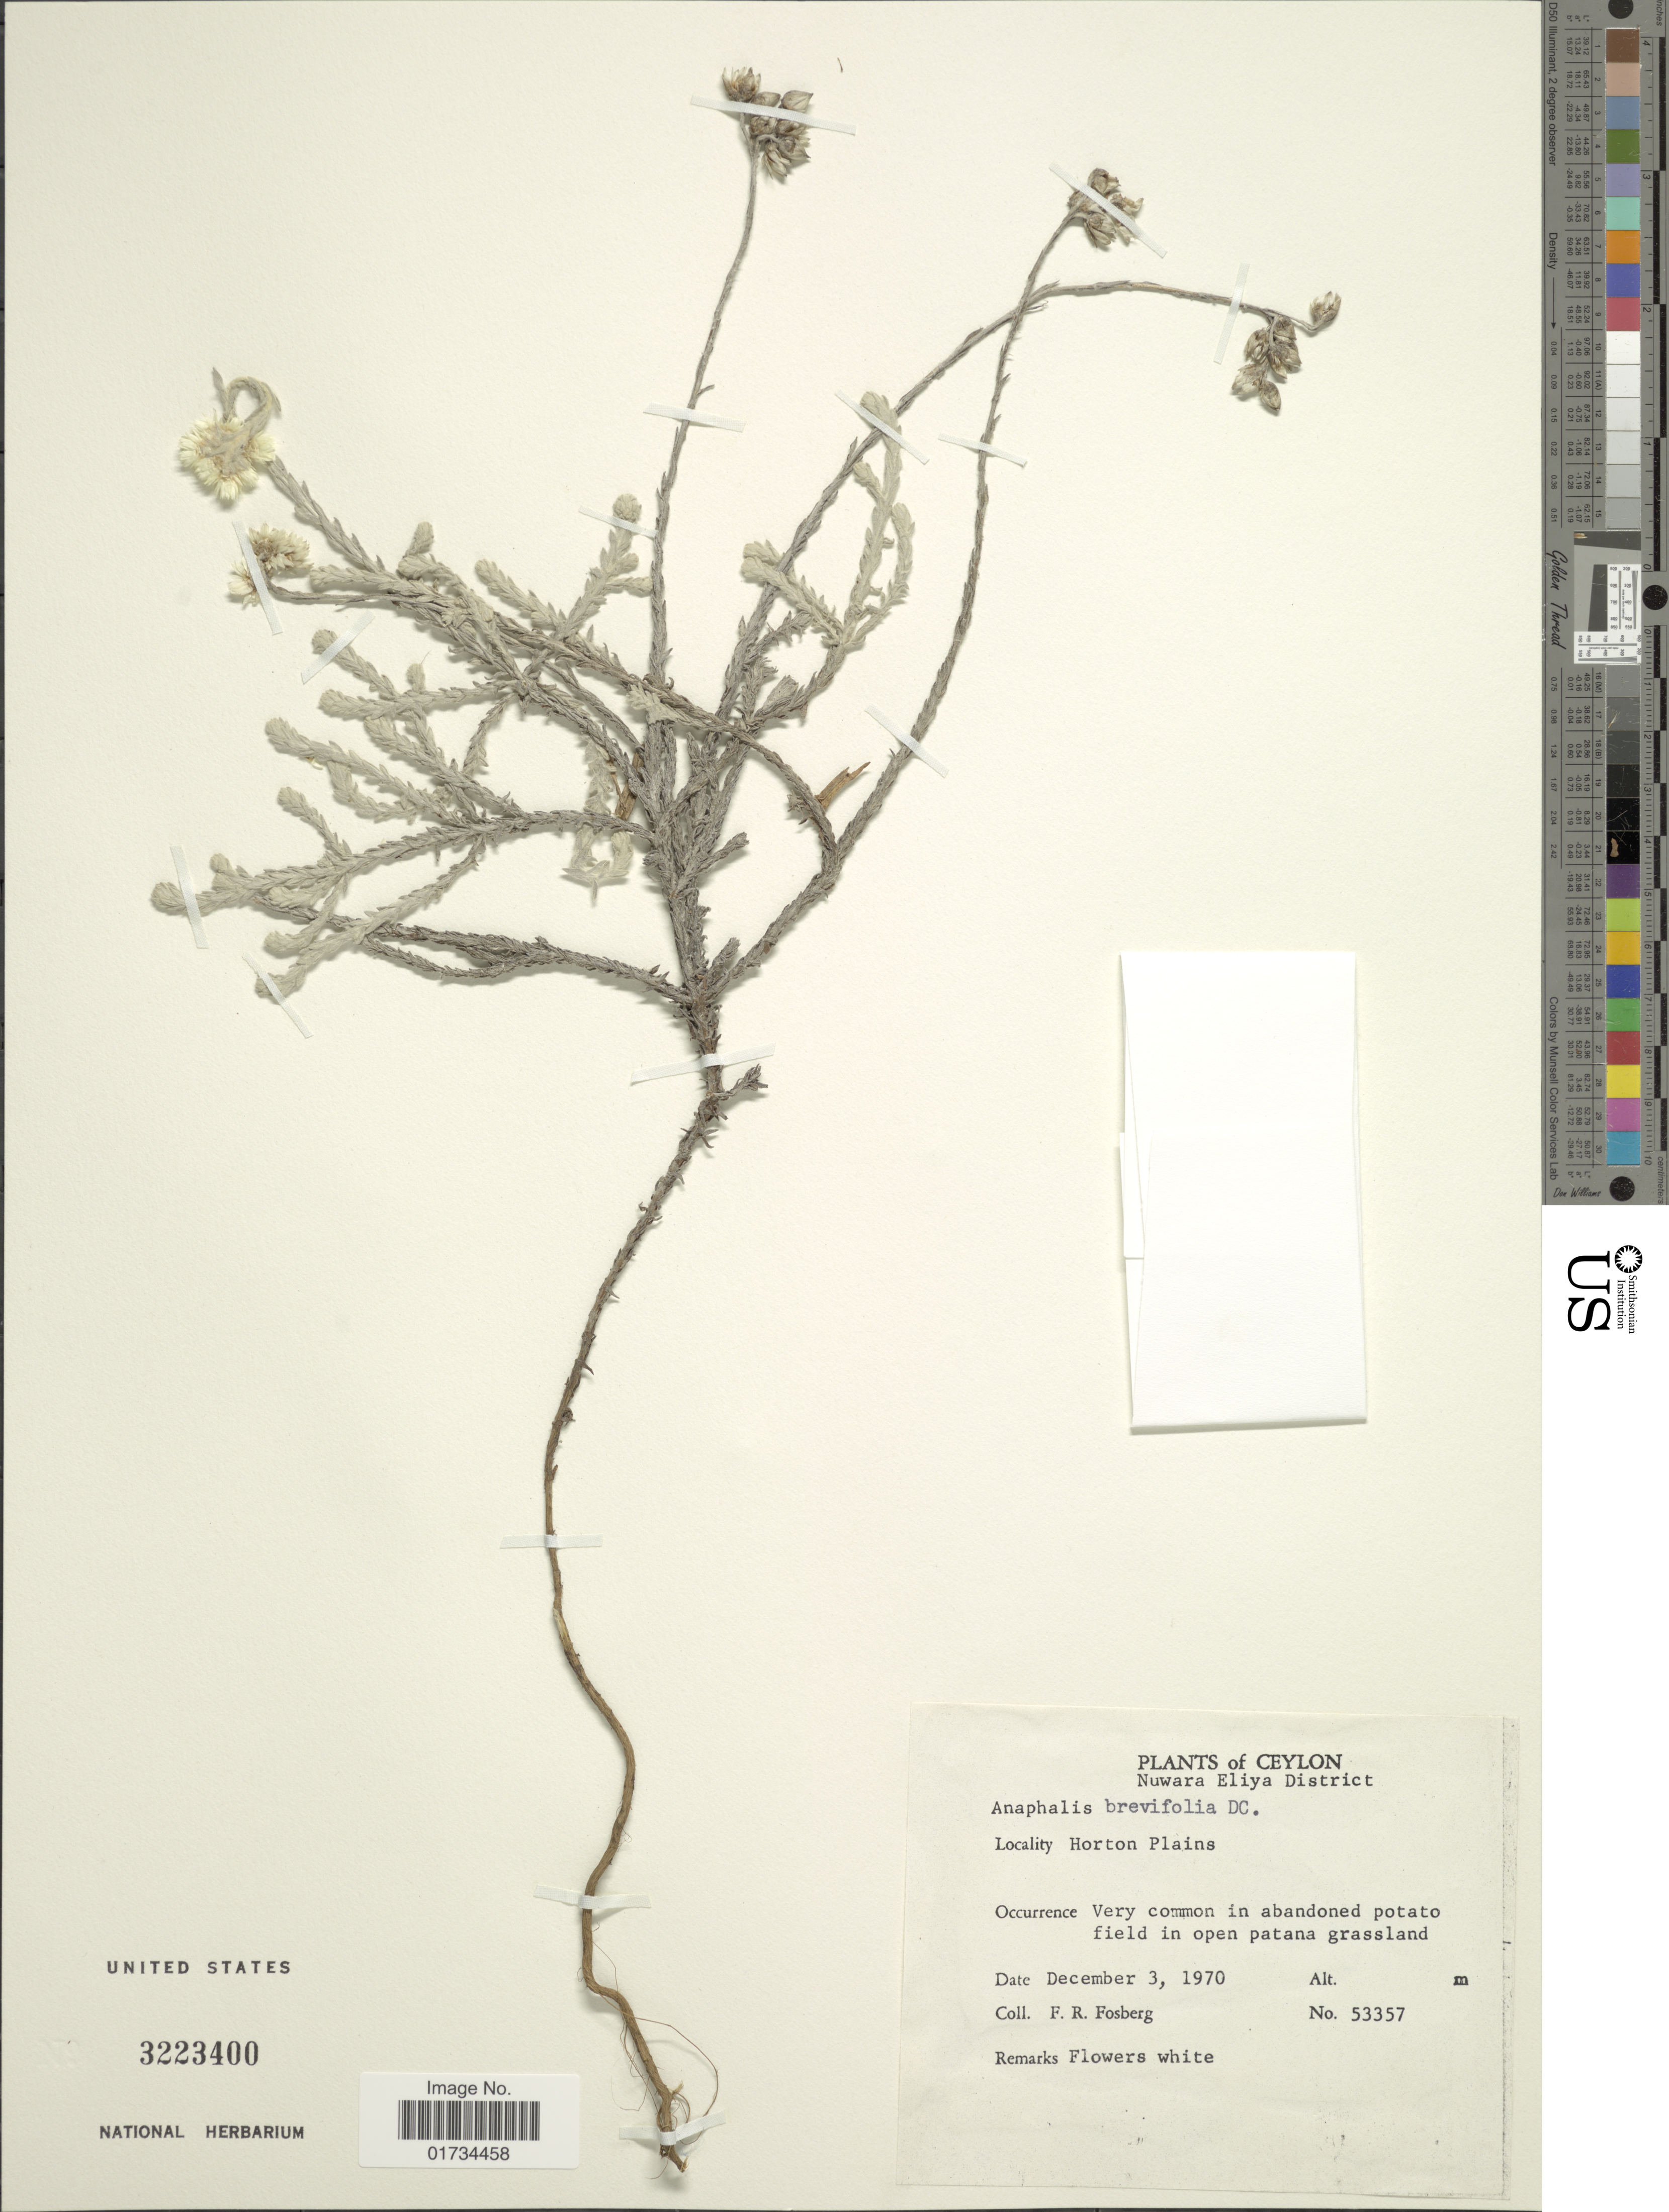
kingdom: Plantae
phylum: Tracheophyta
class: Magnoliopsida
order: Asterales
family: Asteraceae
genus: Anaphalis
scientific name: Anaphalis brevifolia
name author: DC.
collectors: F. R. Fosberg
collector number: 53357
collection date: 1970-12-03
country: Sri Lanka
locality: Ceylon, Horton Plains; Nuwara Eliya District,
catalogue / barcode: US 3223400